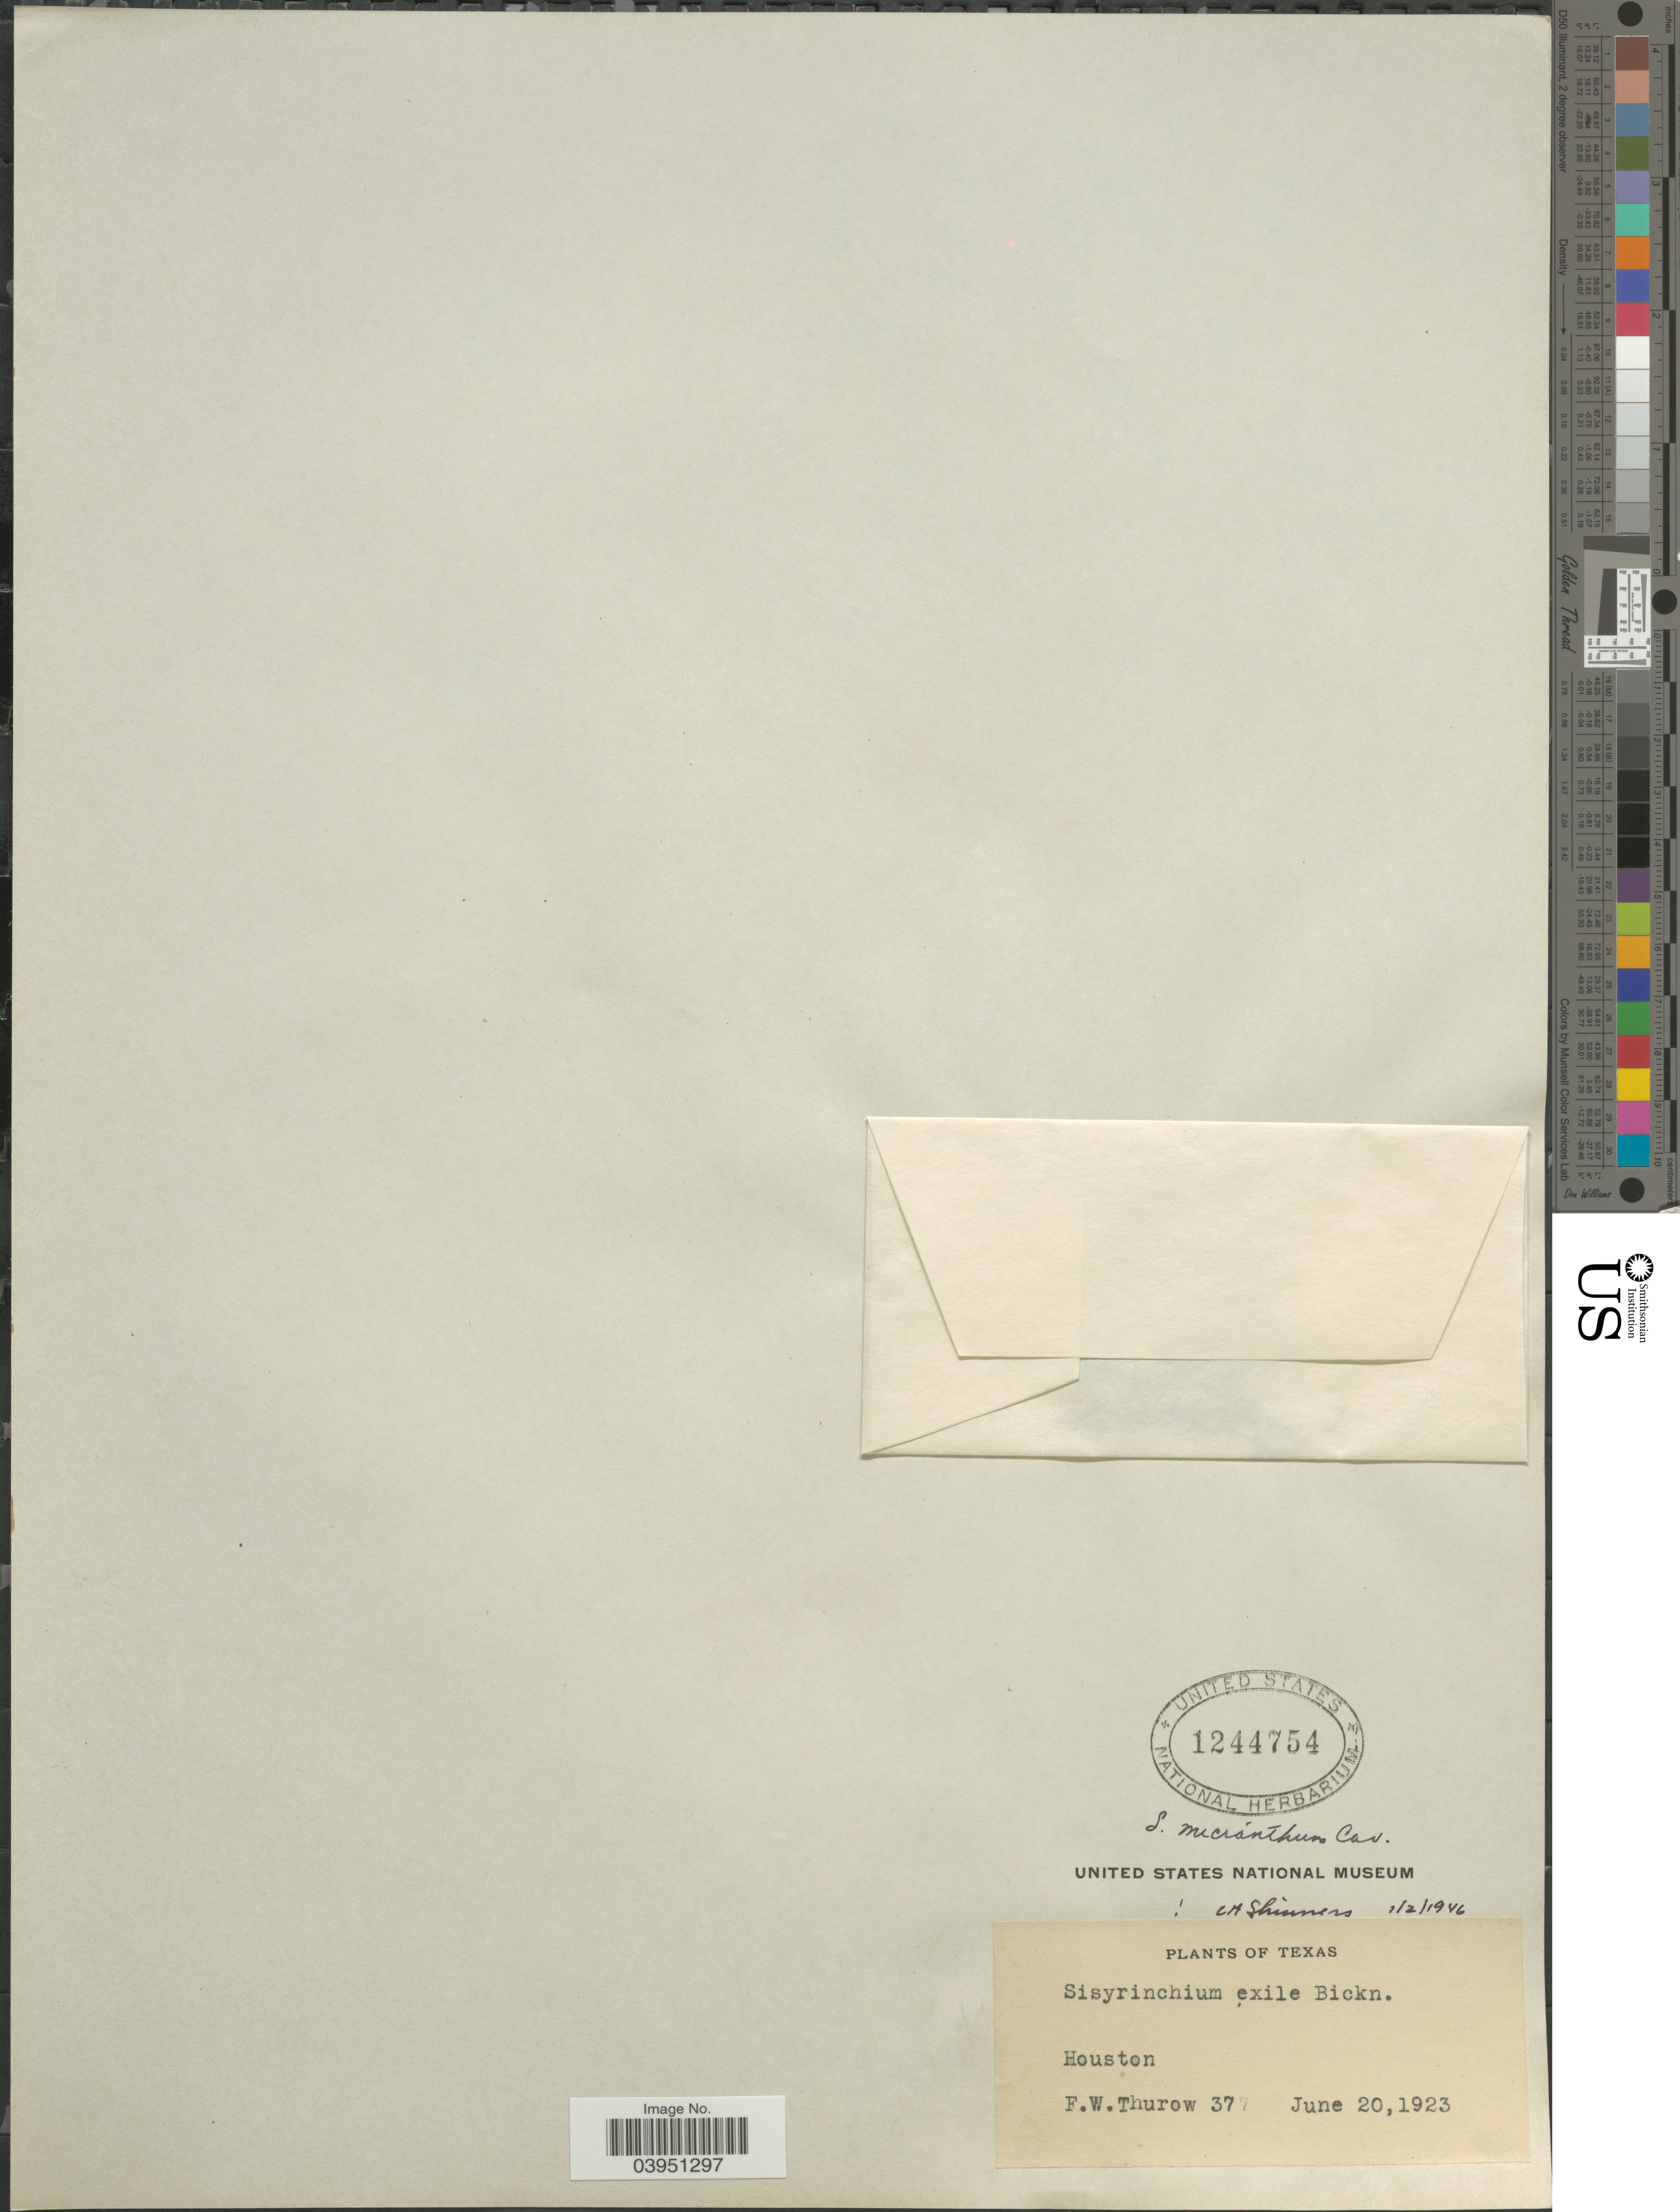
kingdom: Plantae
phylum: Tracheophyta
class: Liliopsida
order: Asparagales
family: Iridaceae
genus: Sisyrinchium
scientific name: Sisyrinchium micranthum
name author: Cav.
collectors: F. W. Thurow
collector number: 37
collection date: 1923-06-20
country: United States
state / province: Texas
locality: Houston.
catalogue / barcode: US 1244754